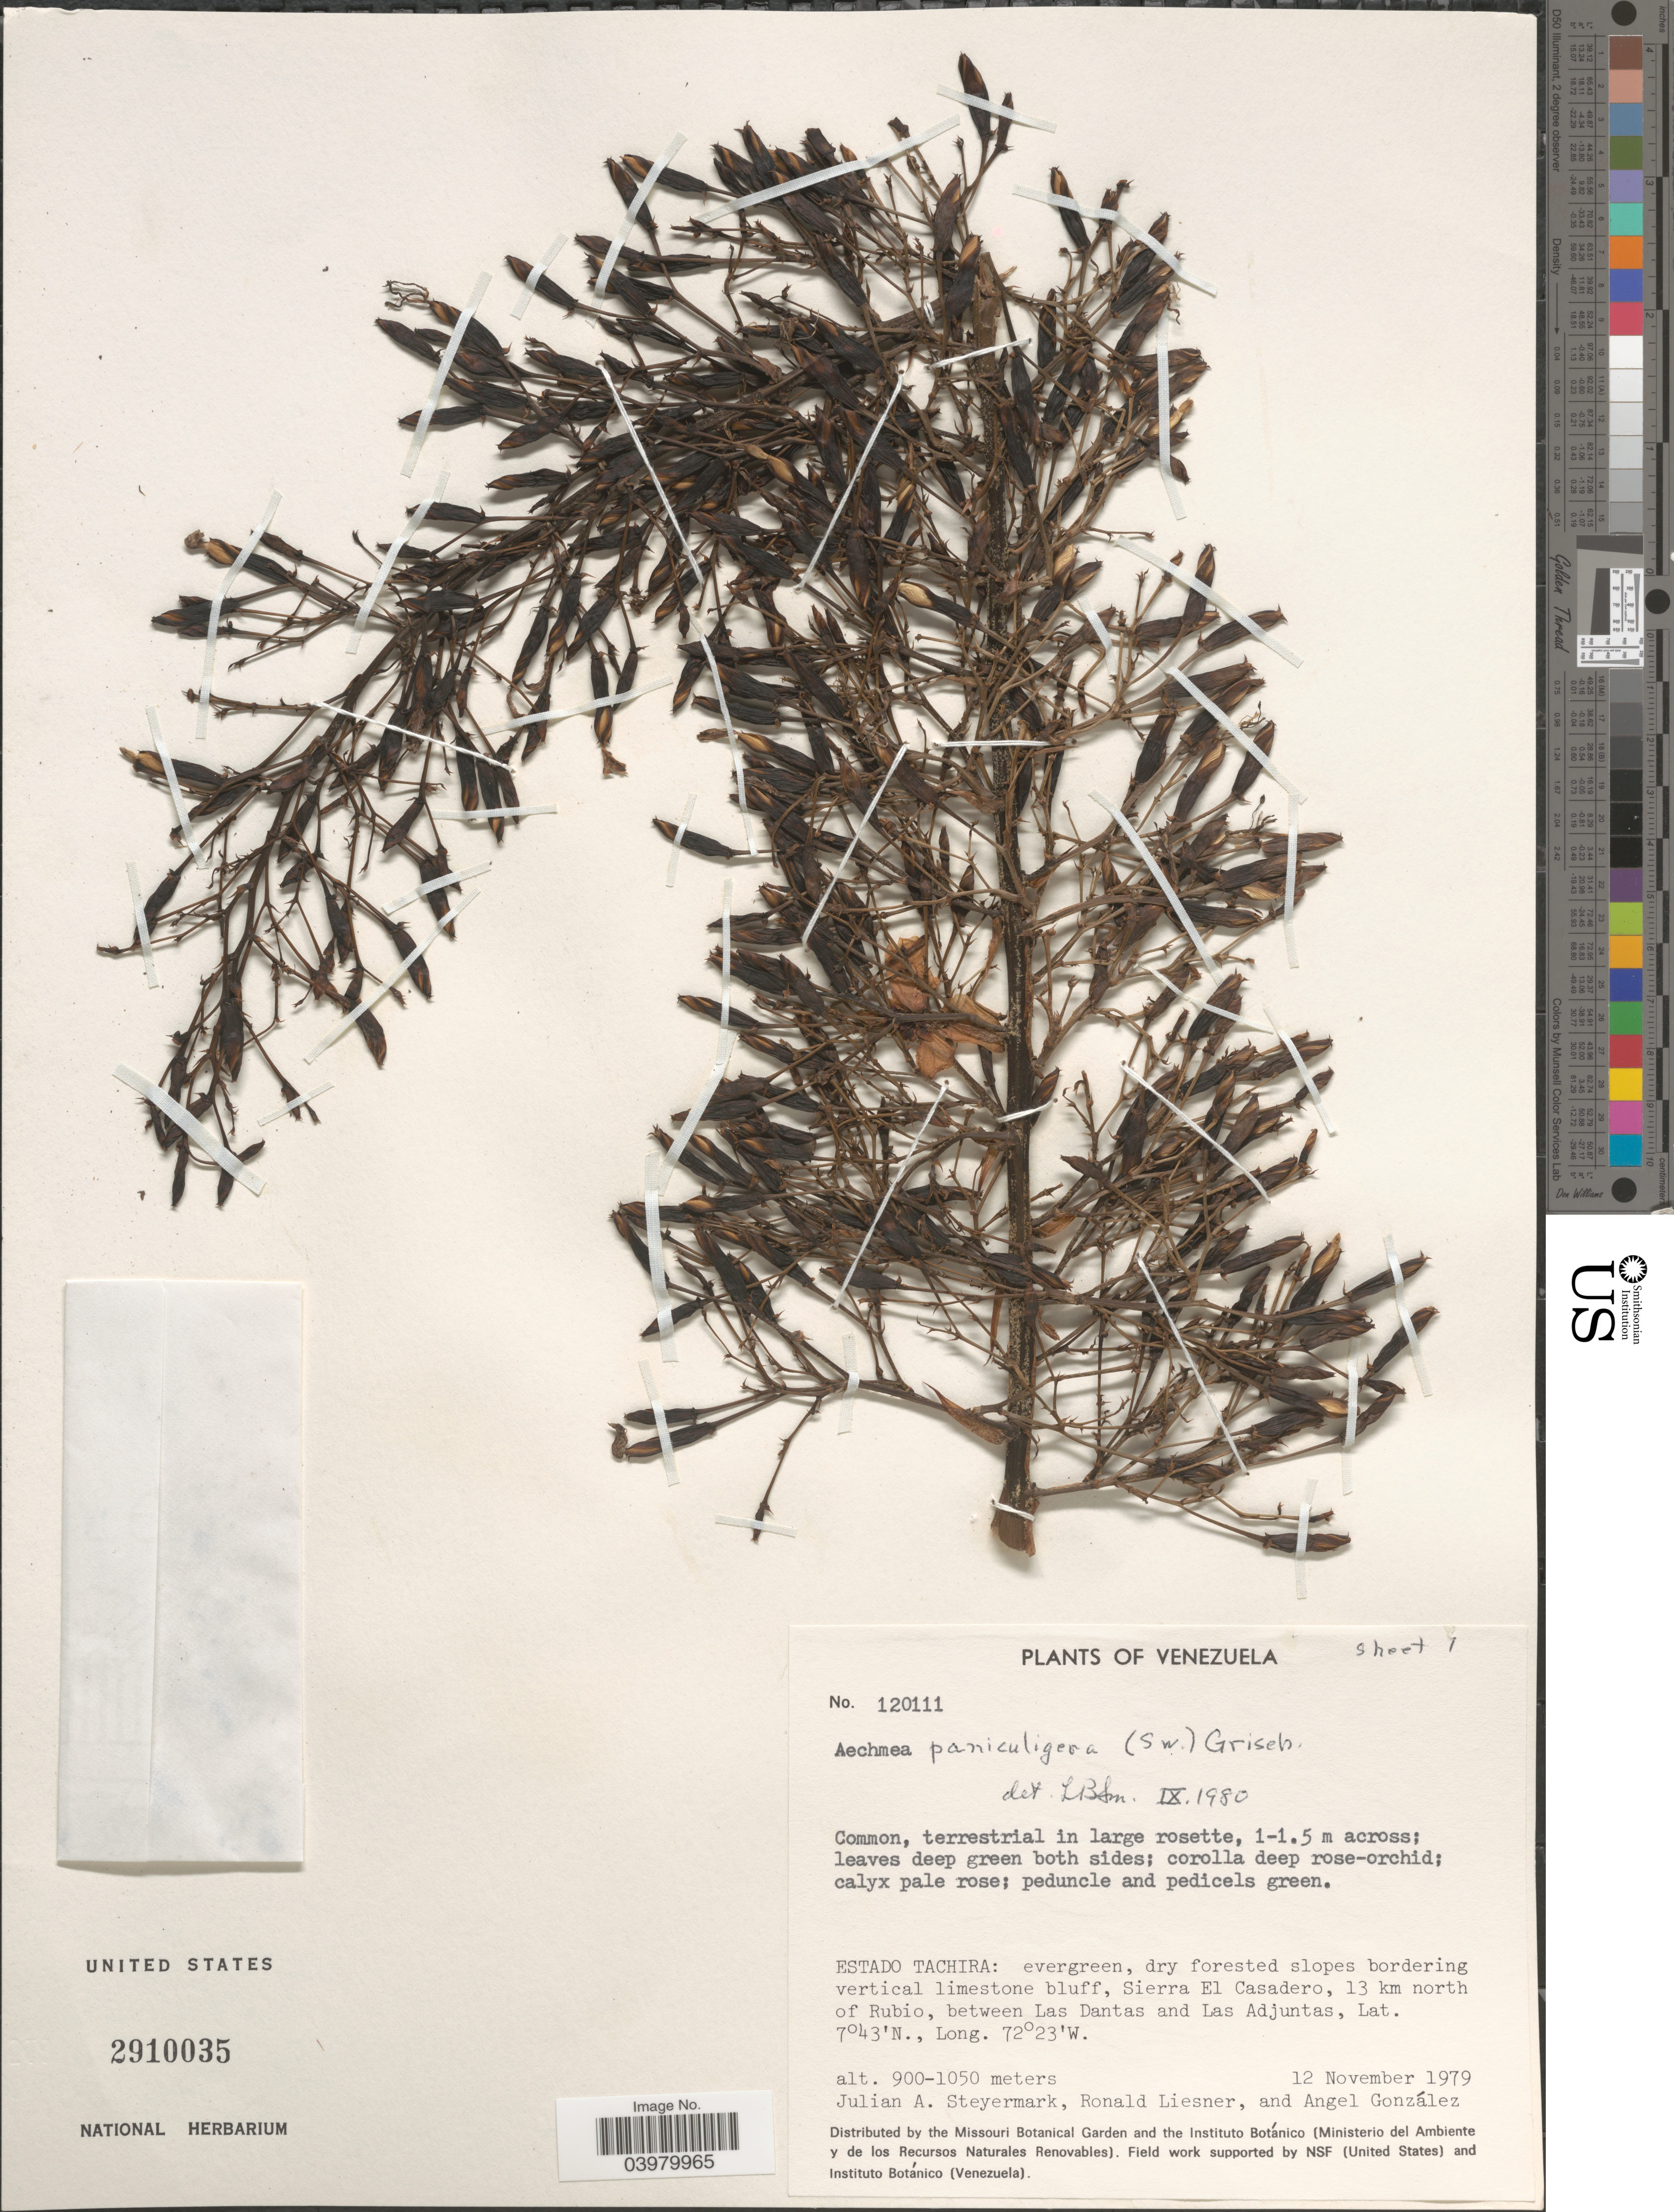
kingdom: Plantae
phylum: Tracheophyta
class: Liliopsida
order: Poales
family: Bromeliaceae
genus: Aechmea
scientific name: Aechmea paniculigera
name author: (Sw.) Griseb.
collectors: J. Steyermark, R. L. Liesner & A. C. González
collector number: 120111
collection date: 1979-11-12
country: Venezuela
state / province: Tachira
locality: Sierra El Casadero, 13 km north of Rubio, between Las Dantas and Las Adjuntas.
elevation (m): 900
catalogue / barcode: US 2910035